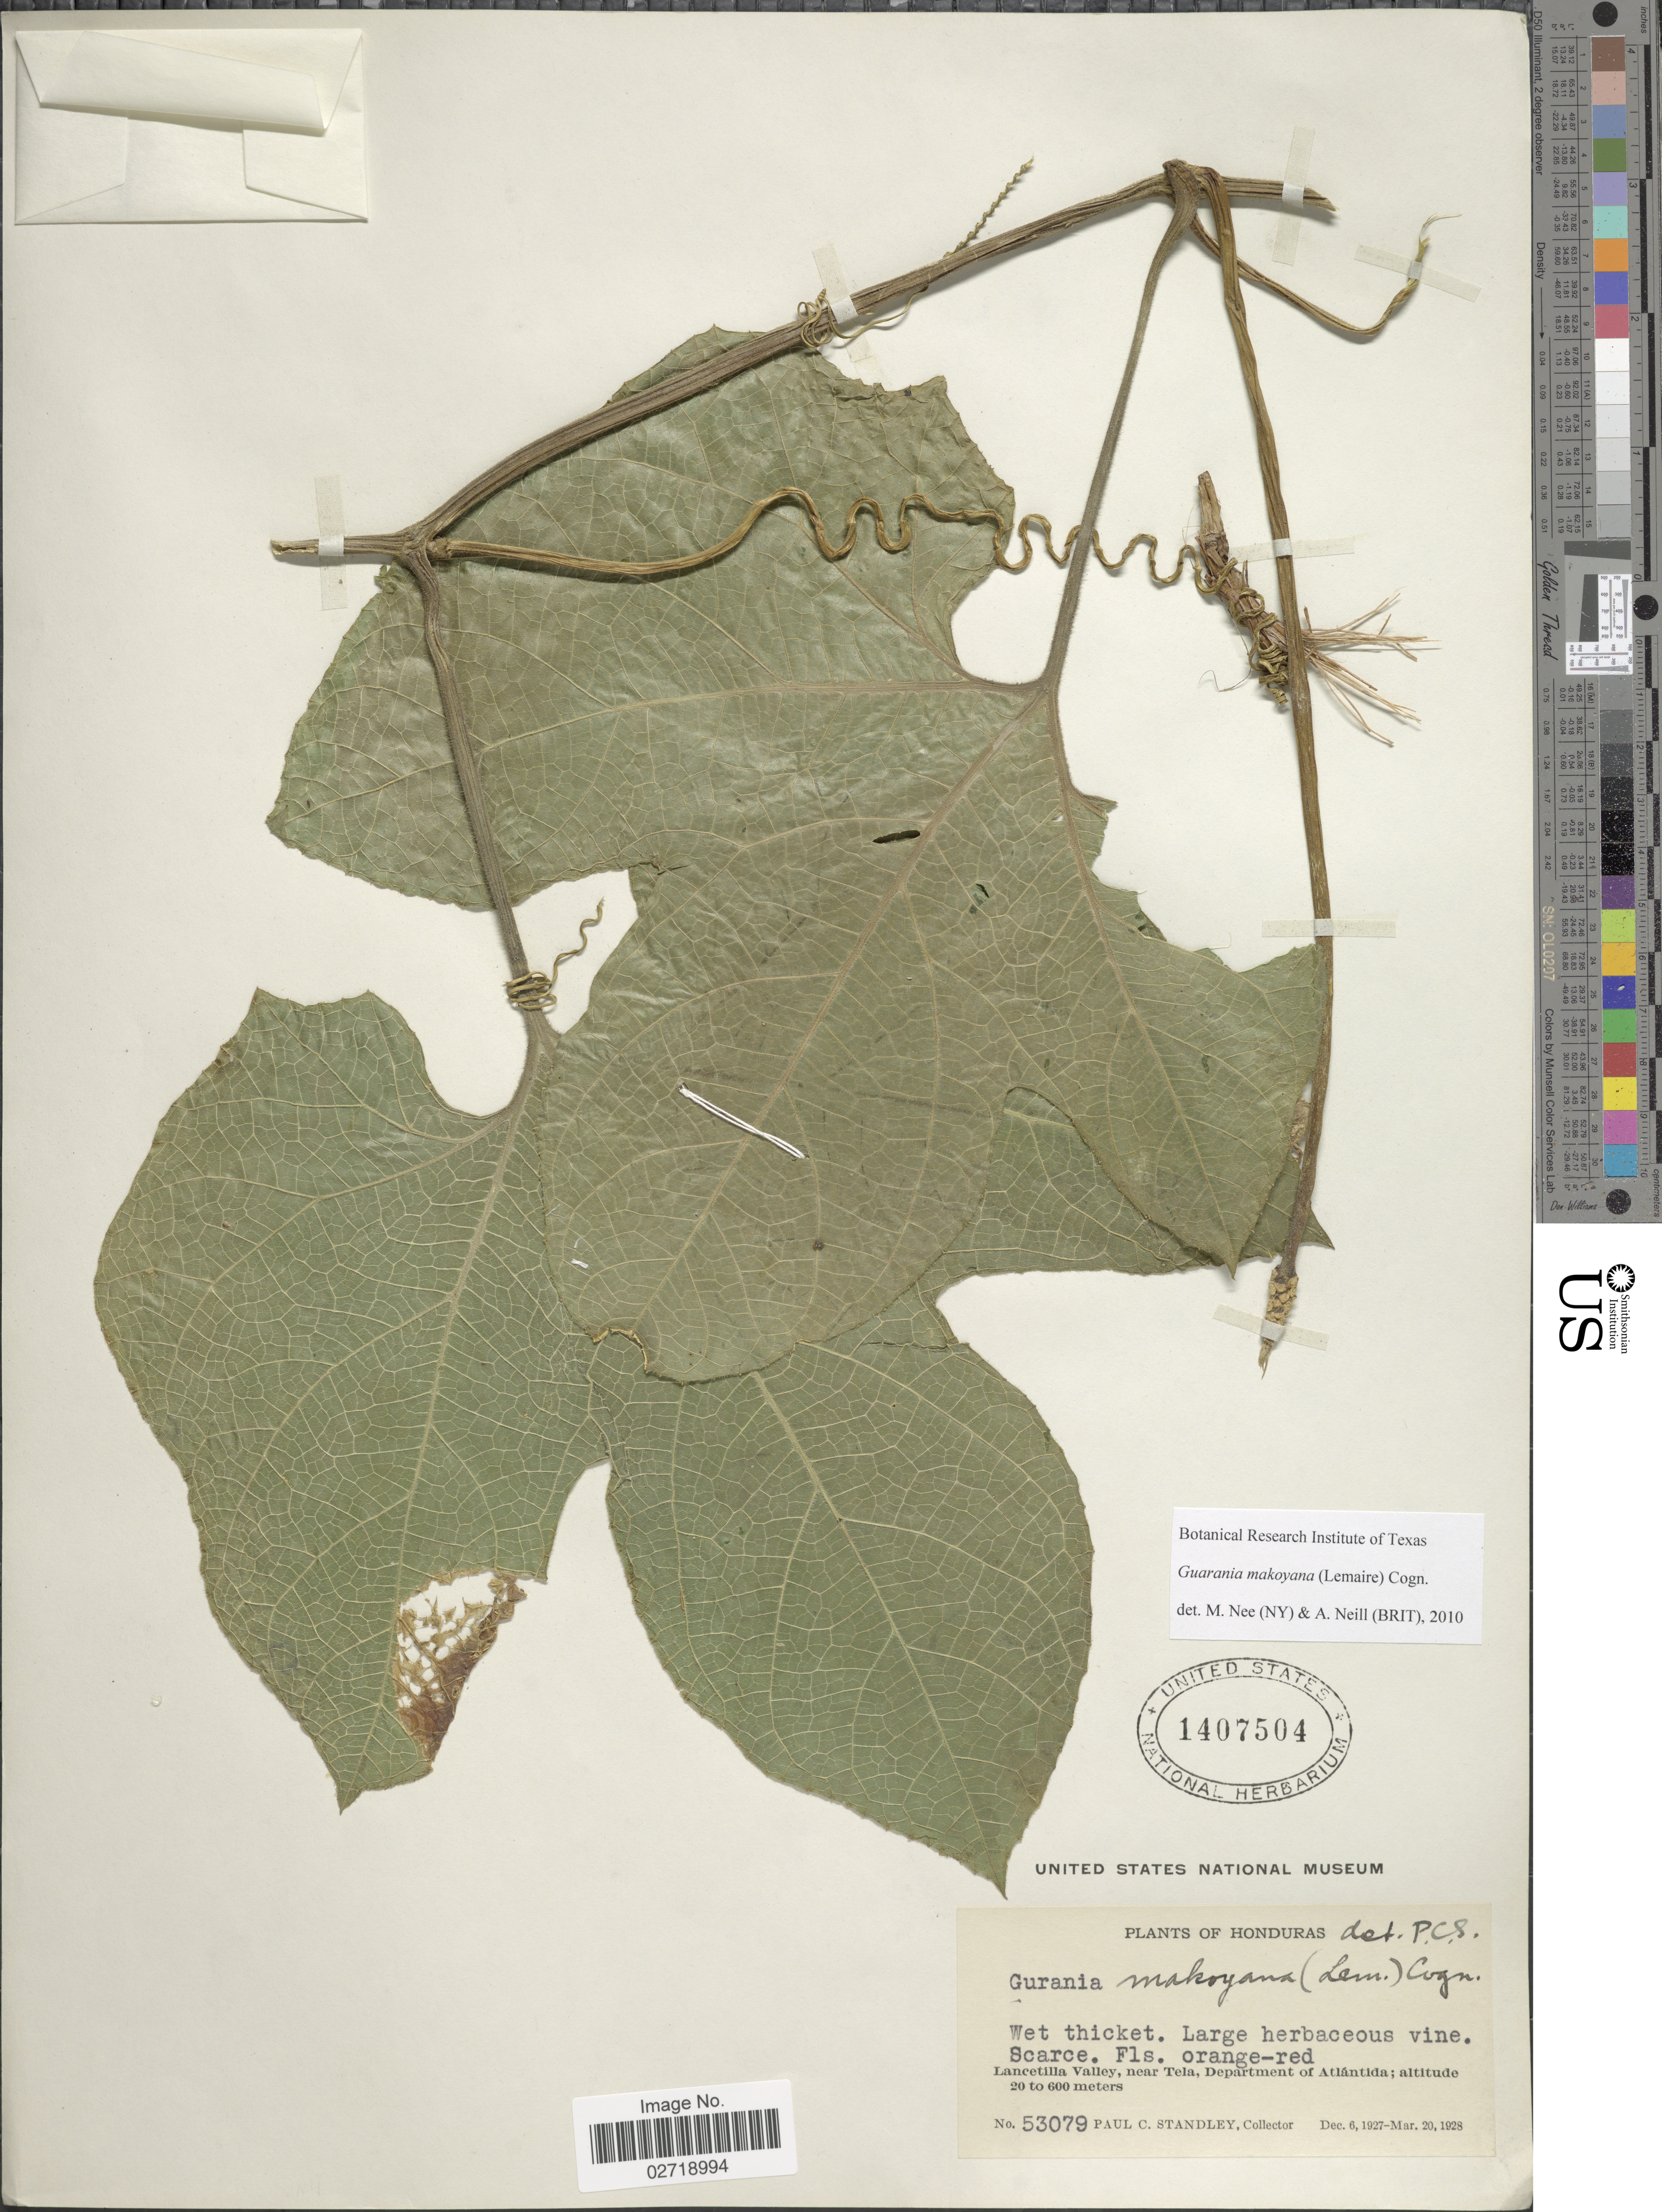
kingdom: Plantae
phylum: Tracheophyta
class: Magnoliopsida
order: Cucurbitales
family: Cucurbitaceae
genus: Gurania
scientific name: Gurania makoyana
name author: (Lem.) Cogn.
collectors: P. C. Standley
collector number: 53079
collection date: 1927-12-06/1928-03-20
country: Honduras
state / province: Atlántida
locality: Lancetilla Valley, near Tela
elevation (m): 20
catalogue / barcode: US 1407504